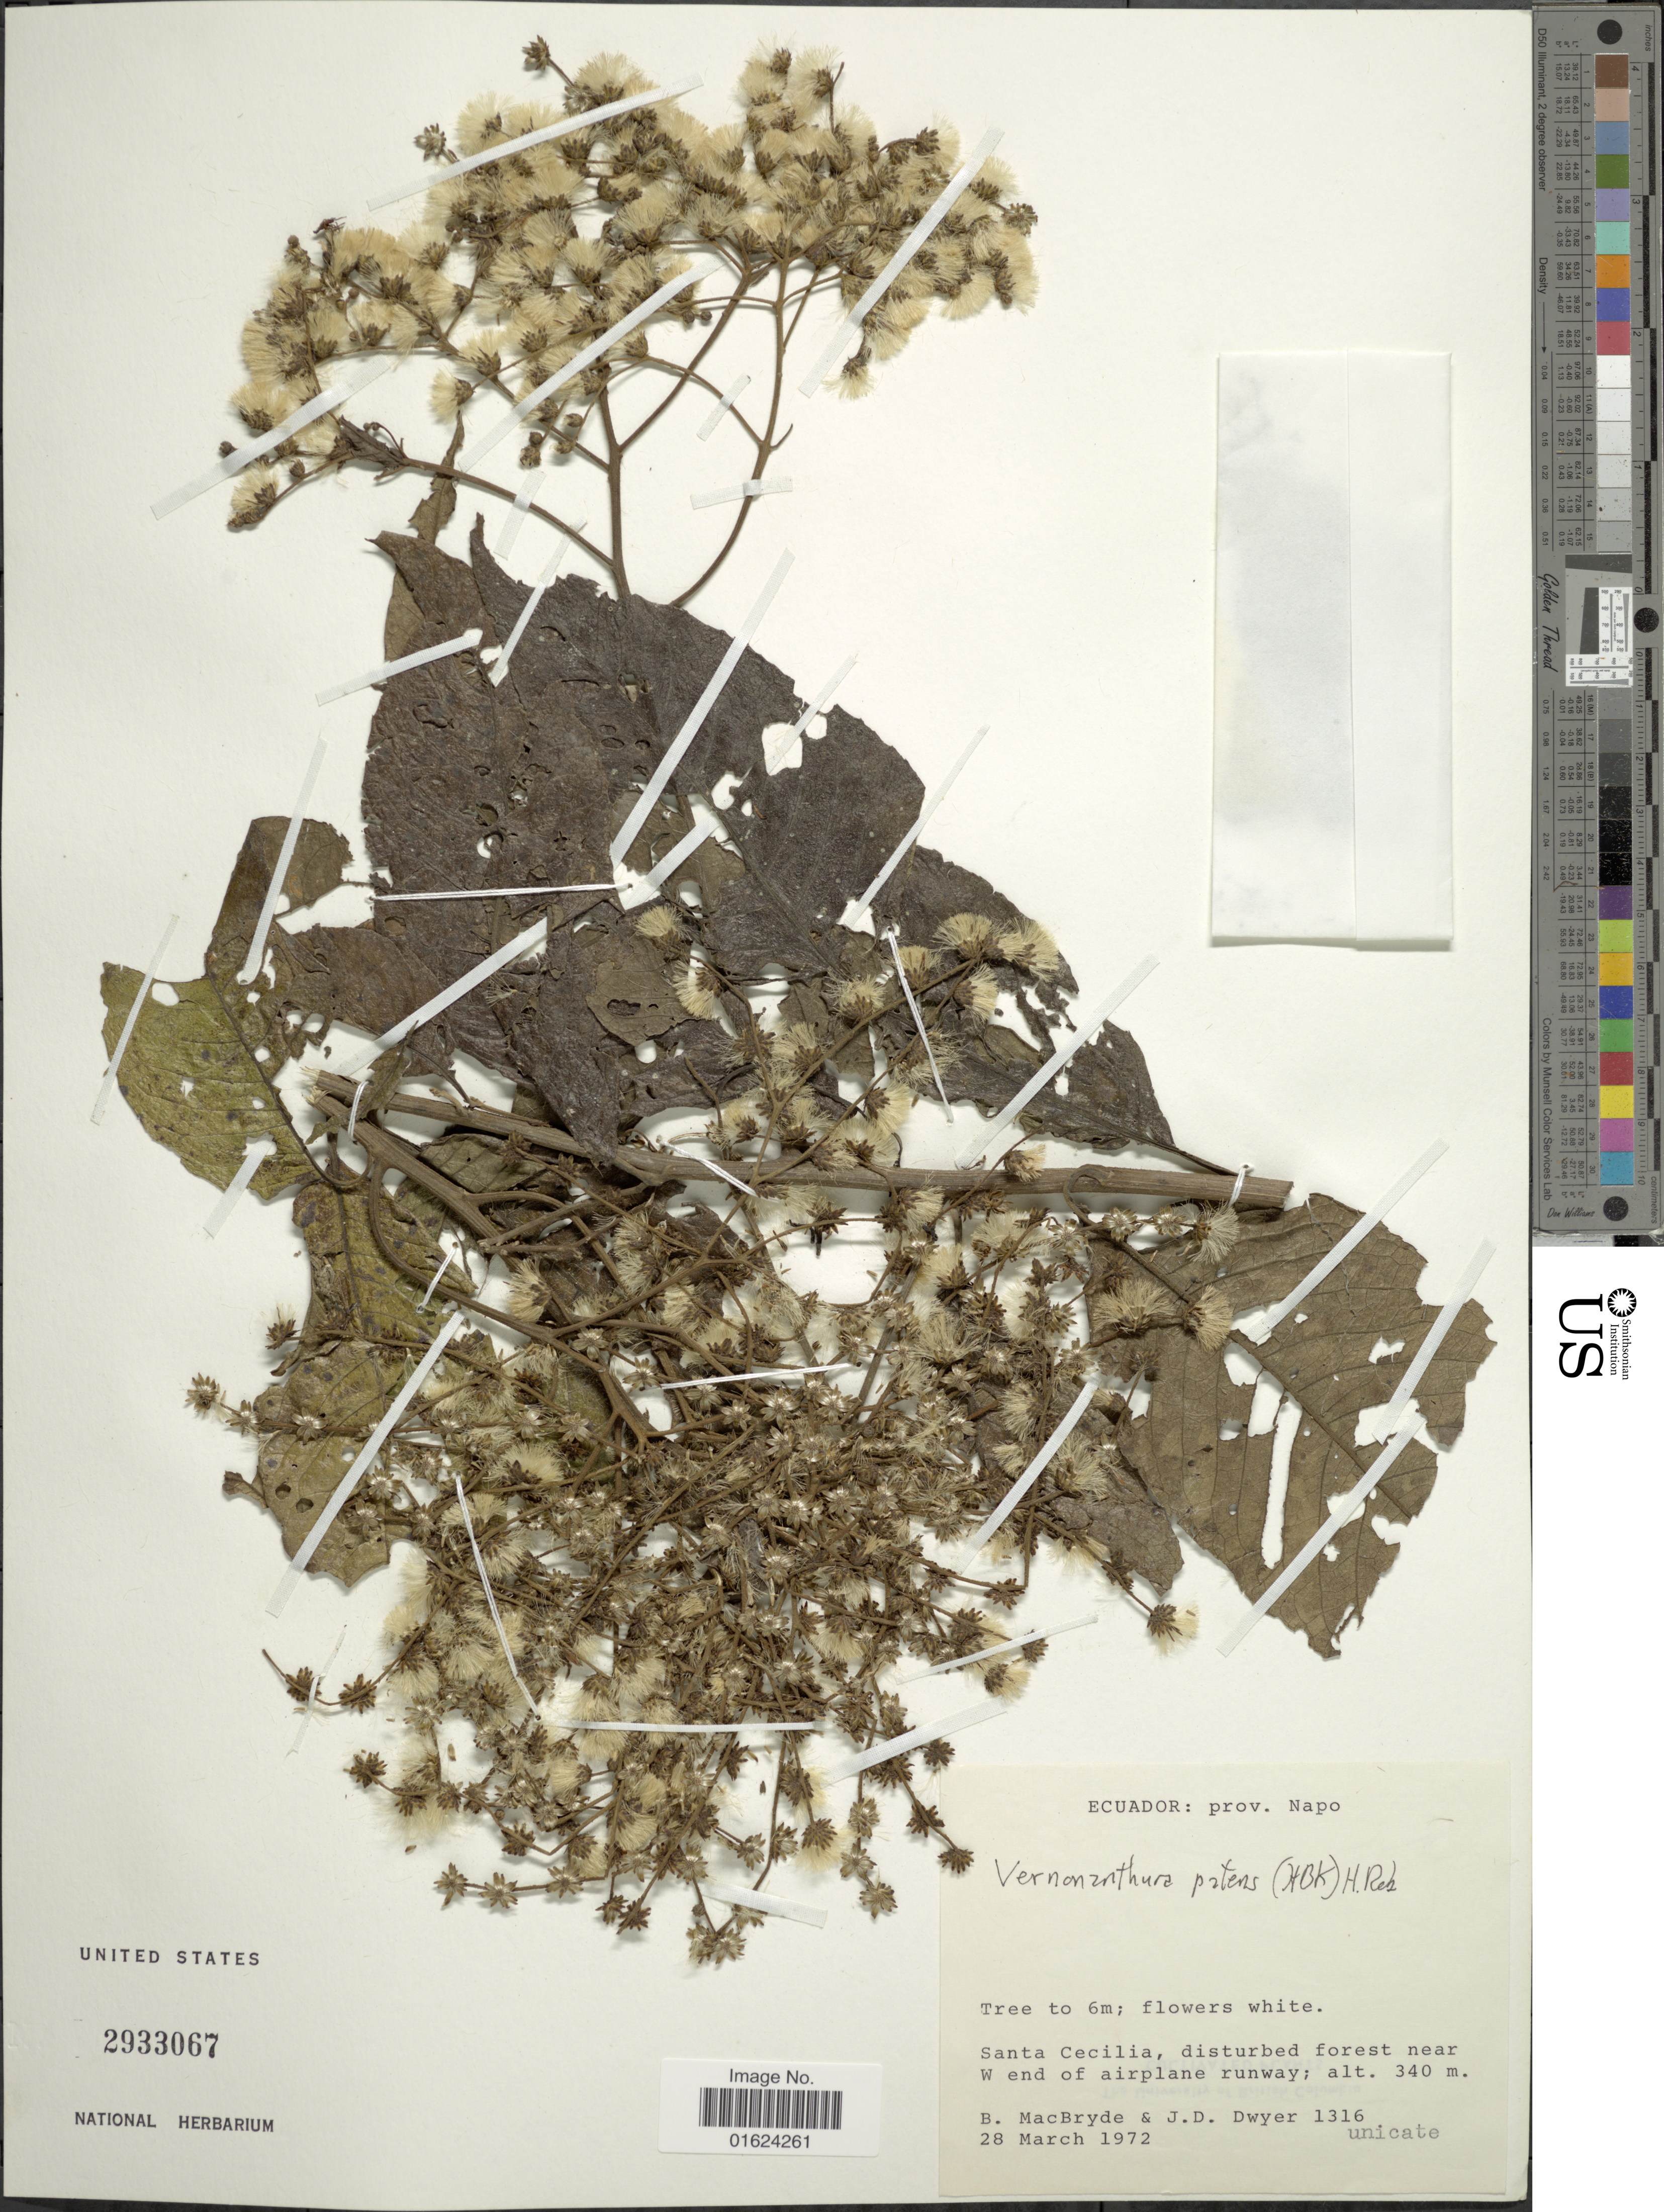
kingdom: Plantae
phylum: Tracheophyta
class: Magnoliopsida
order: Asterales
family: Asteraceae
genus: Vernonanthura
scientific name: Vernonanthura patens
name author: (Kunth) H. Rob.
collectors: B. MacBryde & J. D. Dwyer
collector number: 1316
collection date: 1972-03-28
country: Ecuador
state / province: Napo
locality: Ecuador: prov. Napo. Santa Cecilia. disturbed forest near W end of airplane runway.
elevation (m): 340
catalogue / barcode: US 2933067